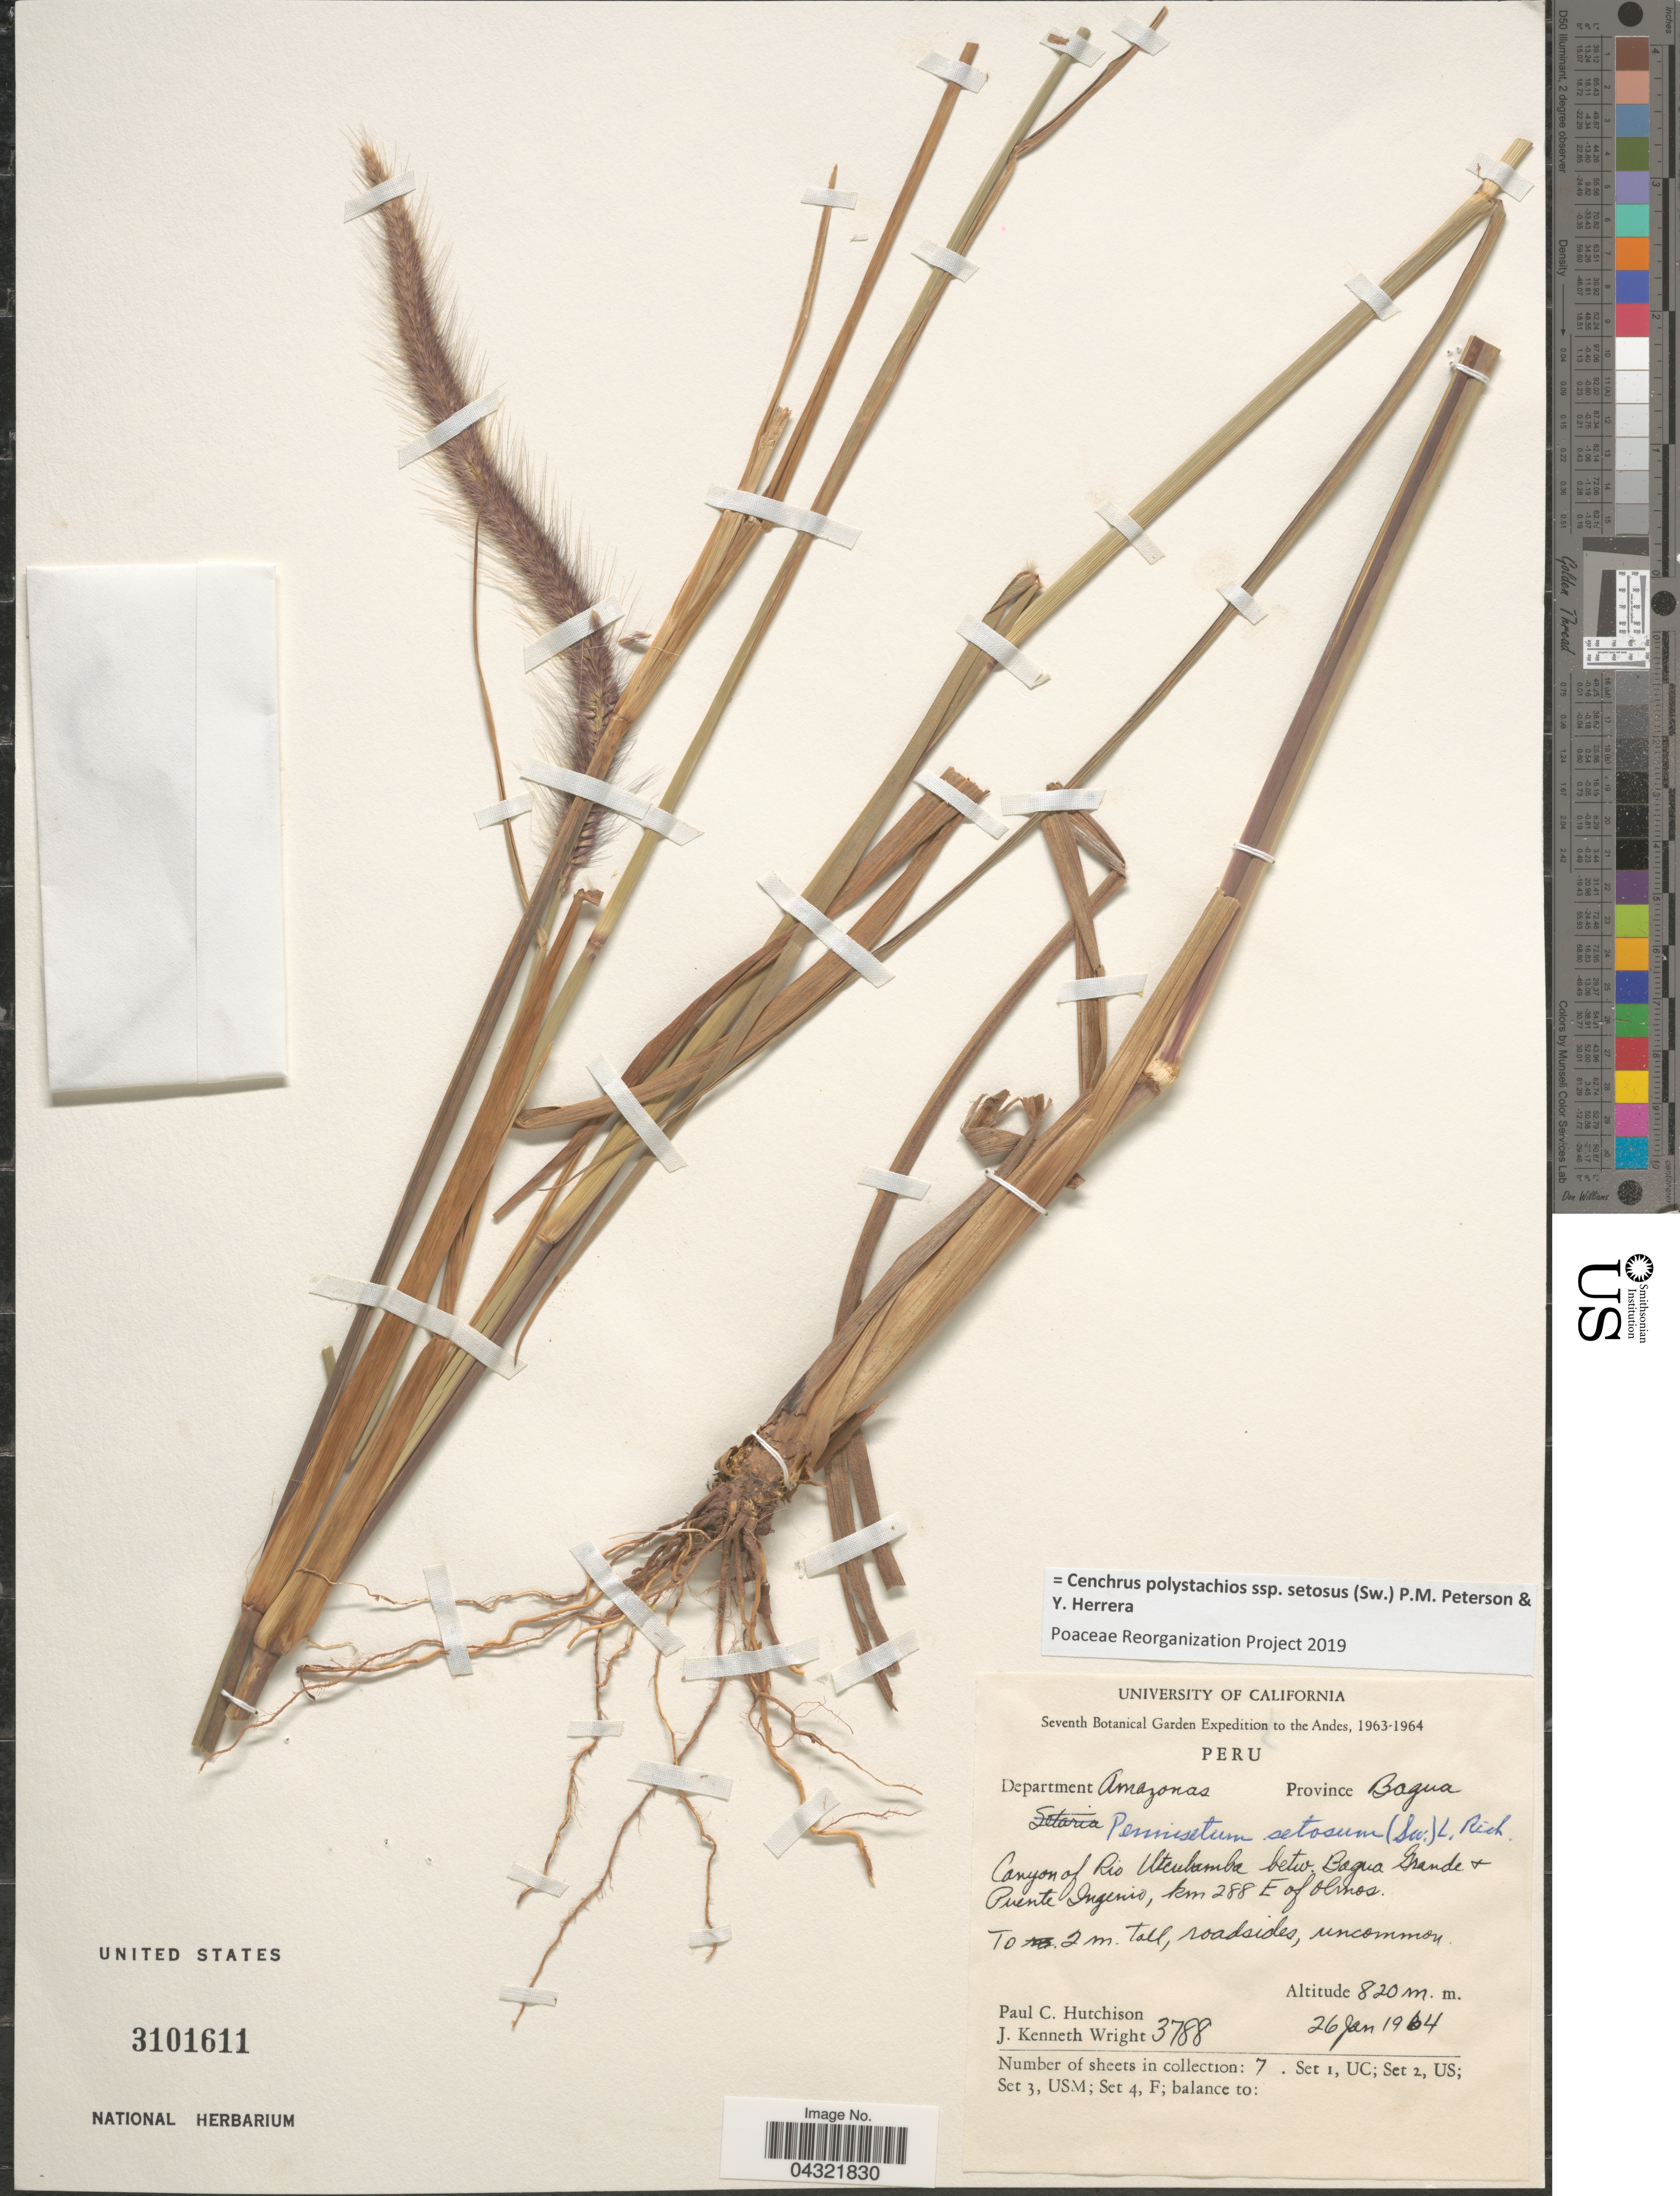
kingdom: Plantae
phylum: Tracheophyta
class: Liliopsida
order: Poales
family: Poaceae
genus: Cenchrus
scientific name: Cenchrus polystachios subsp. setosus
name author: (Sw.) P.M. Peterson & Y. Herrera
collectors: P. C. Hutchison & J. K. Wright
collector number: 3788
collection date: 1964-01-26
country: Peru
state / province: Amazonas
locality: Canyon of Río Utcubamba betw. Bagua Grande & Puente Ingenio, km. 288 E. of Olmos, Province Bagua, Department Amazonas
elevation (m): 820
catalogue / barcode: US 3101611